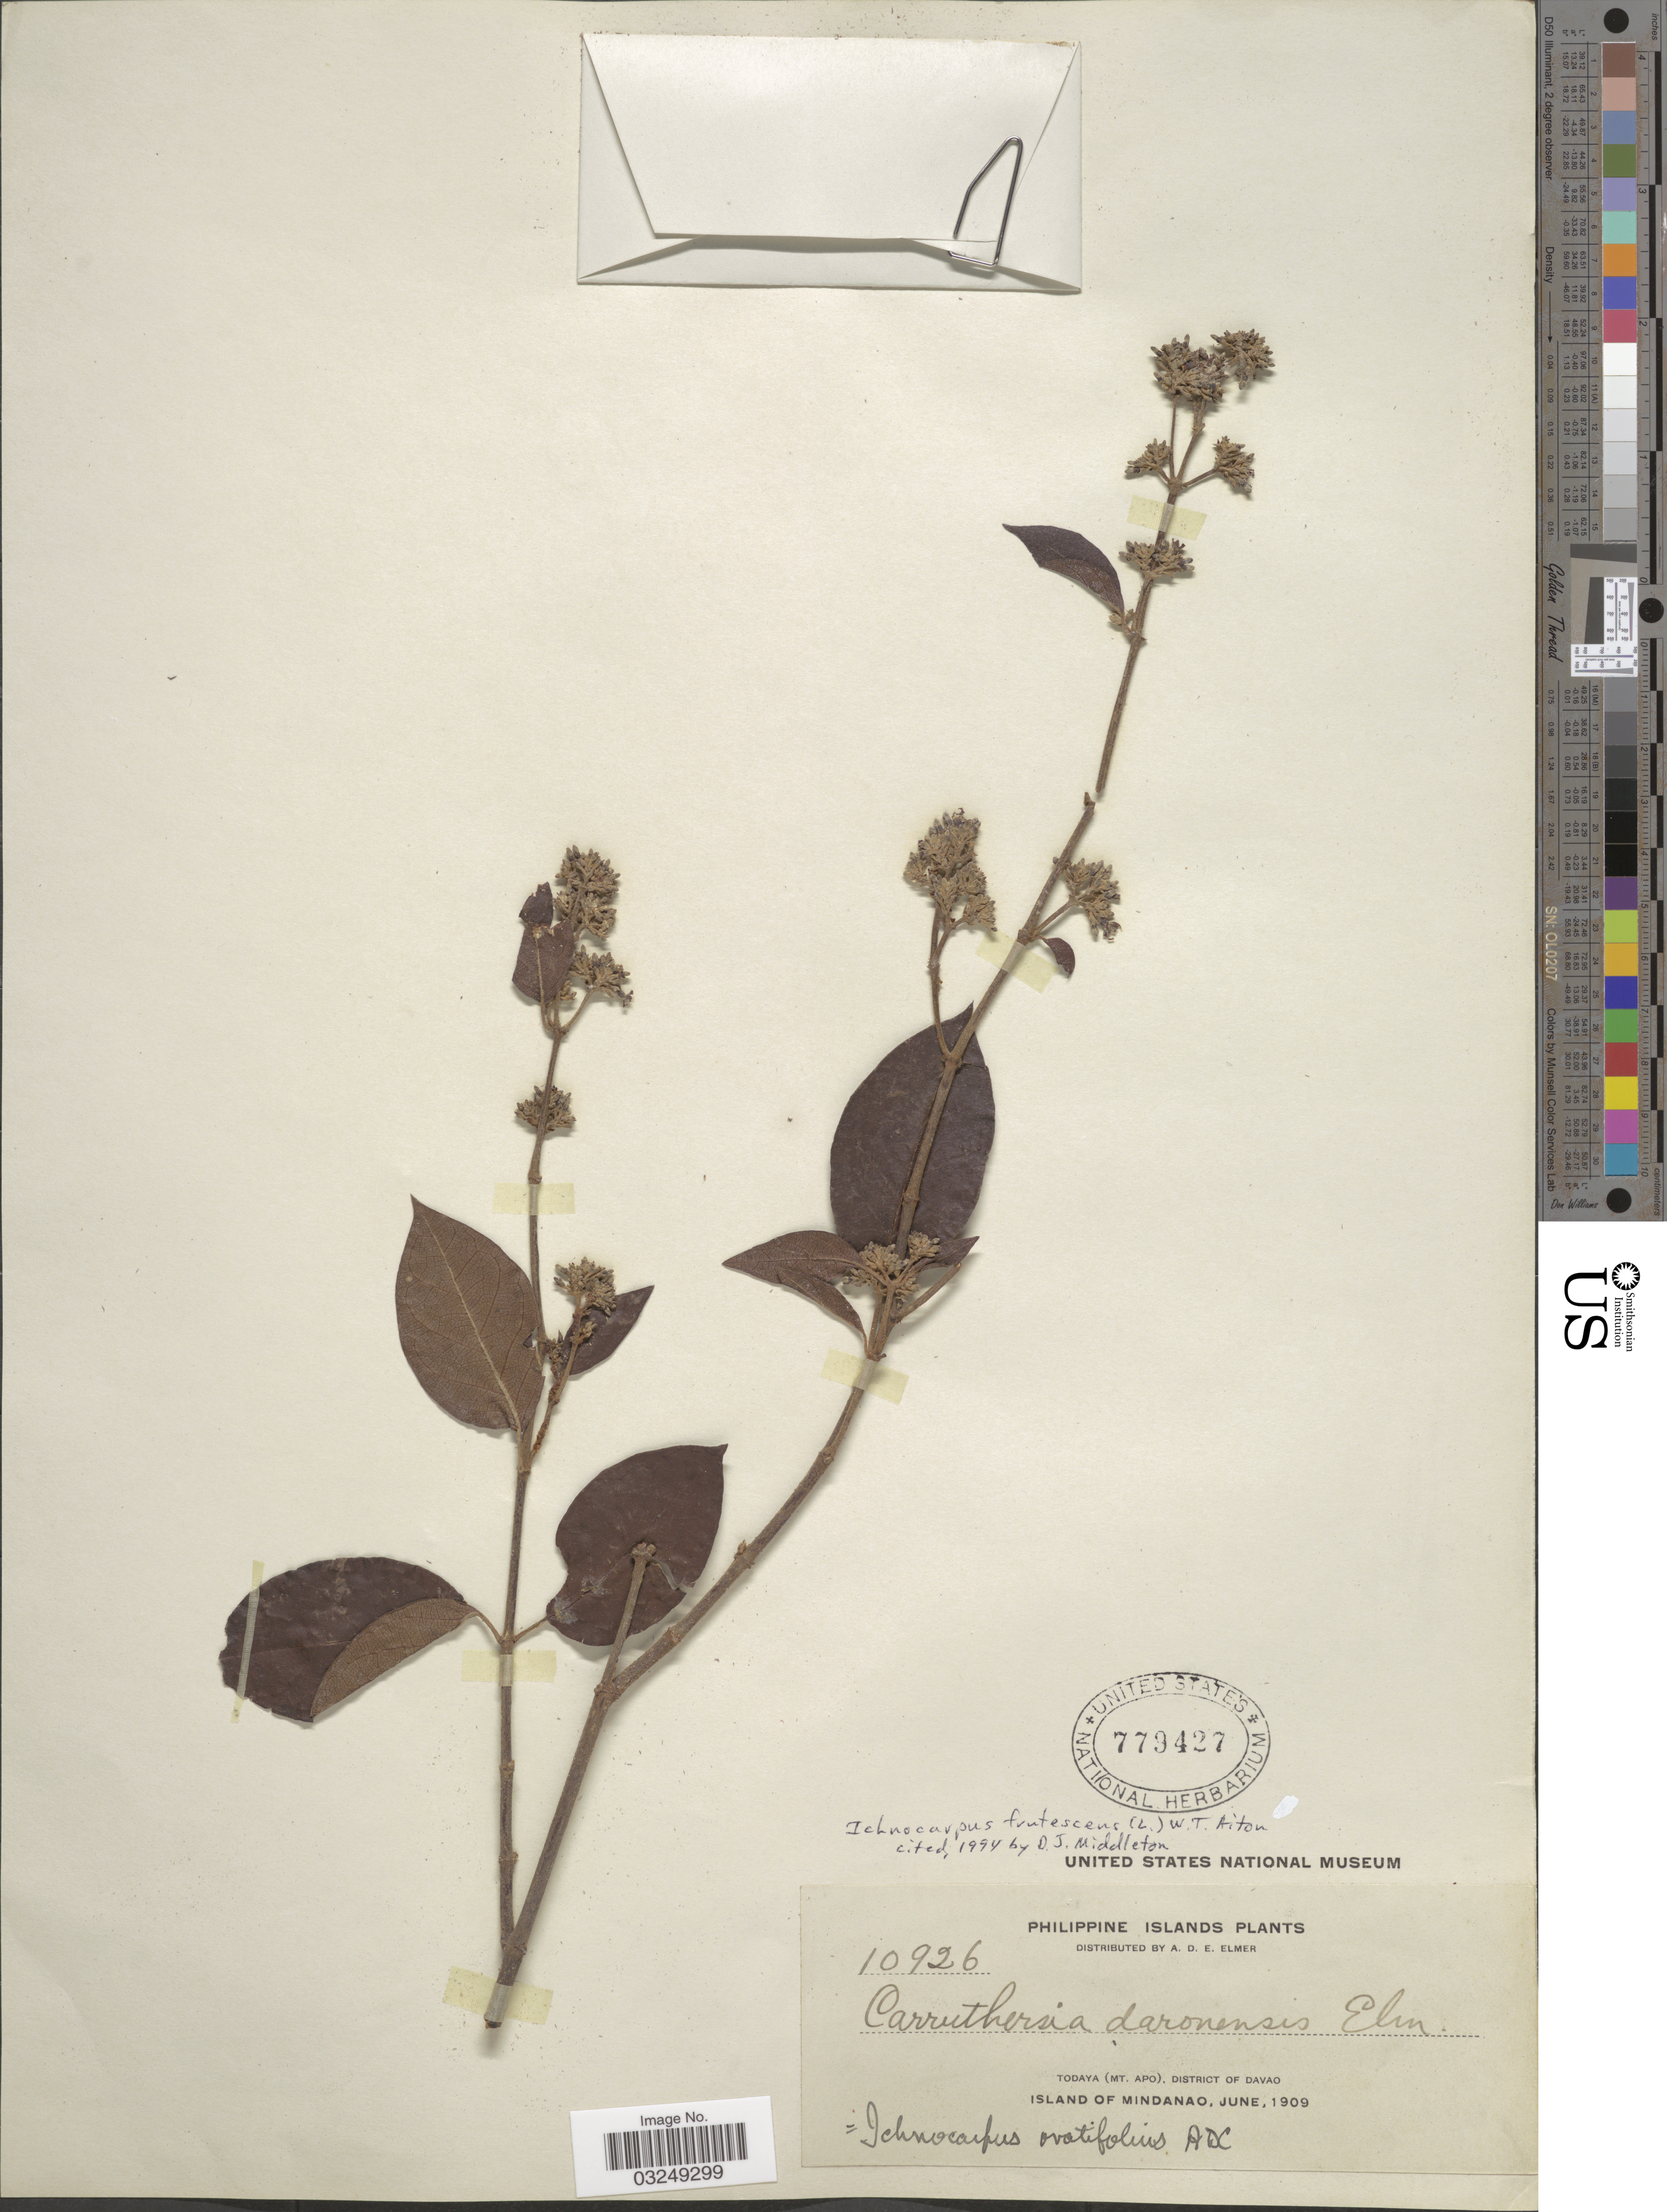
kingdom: Plantae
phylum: Tracheophyta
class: Magnoliopsida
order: Gentianales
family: Apocynaceae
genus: Ichnocarpus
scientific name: Ichnocarpus frutescens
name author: (L.) W.T. Aiton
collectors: A. D. E. Elmer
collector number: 10926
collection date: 1909-06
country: Philippines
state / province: Davao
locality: Philippine Islands. Todaya (Mt. Apo), District of Davao. Island of Mindanao.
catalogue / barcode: US 779427